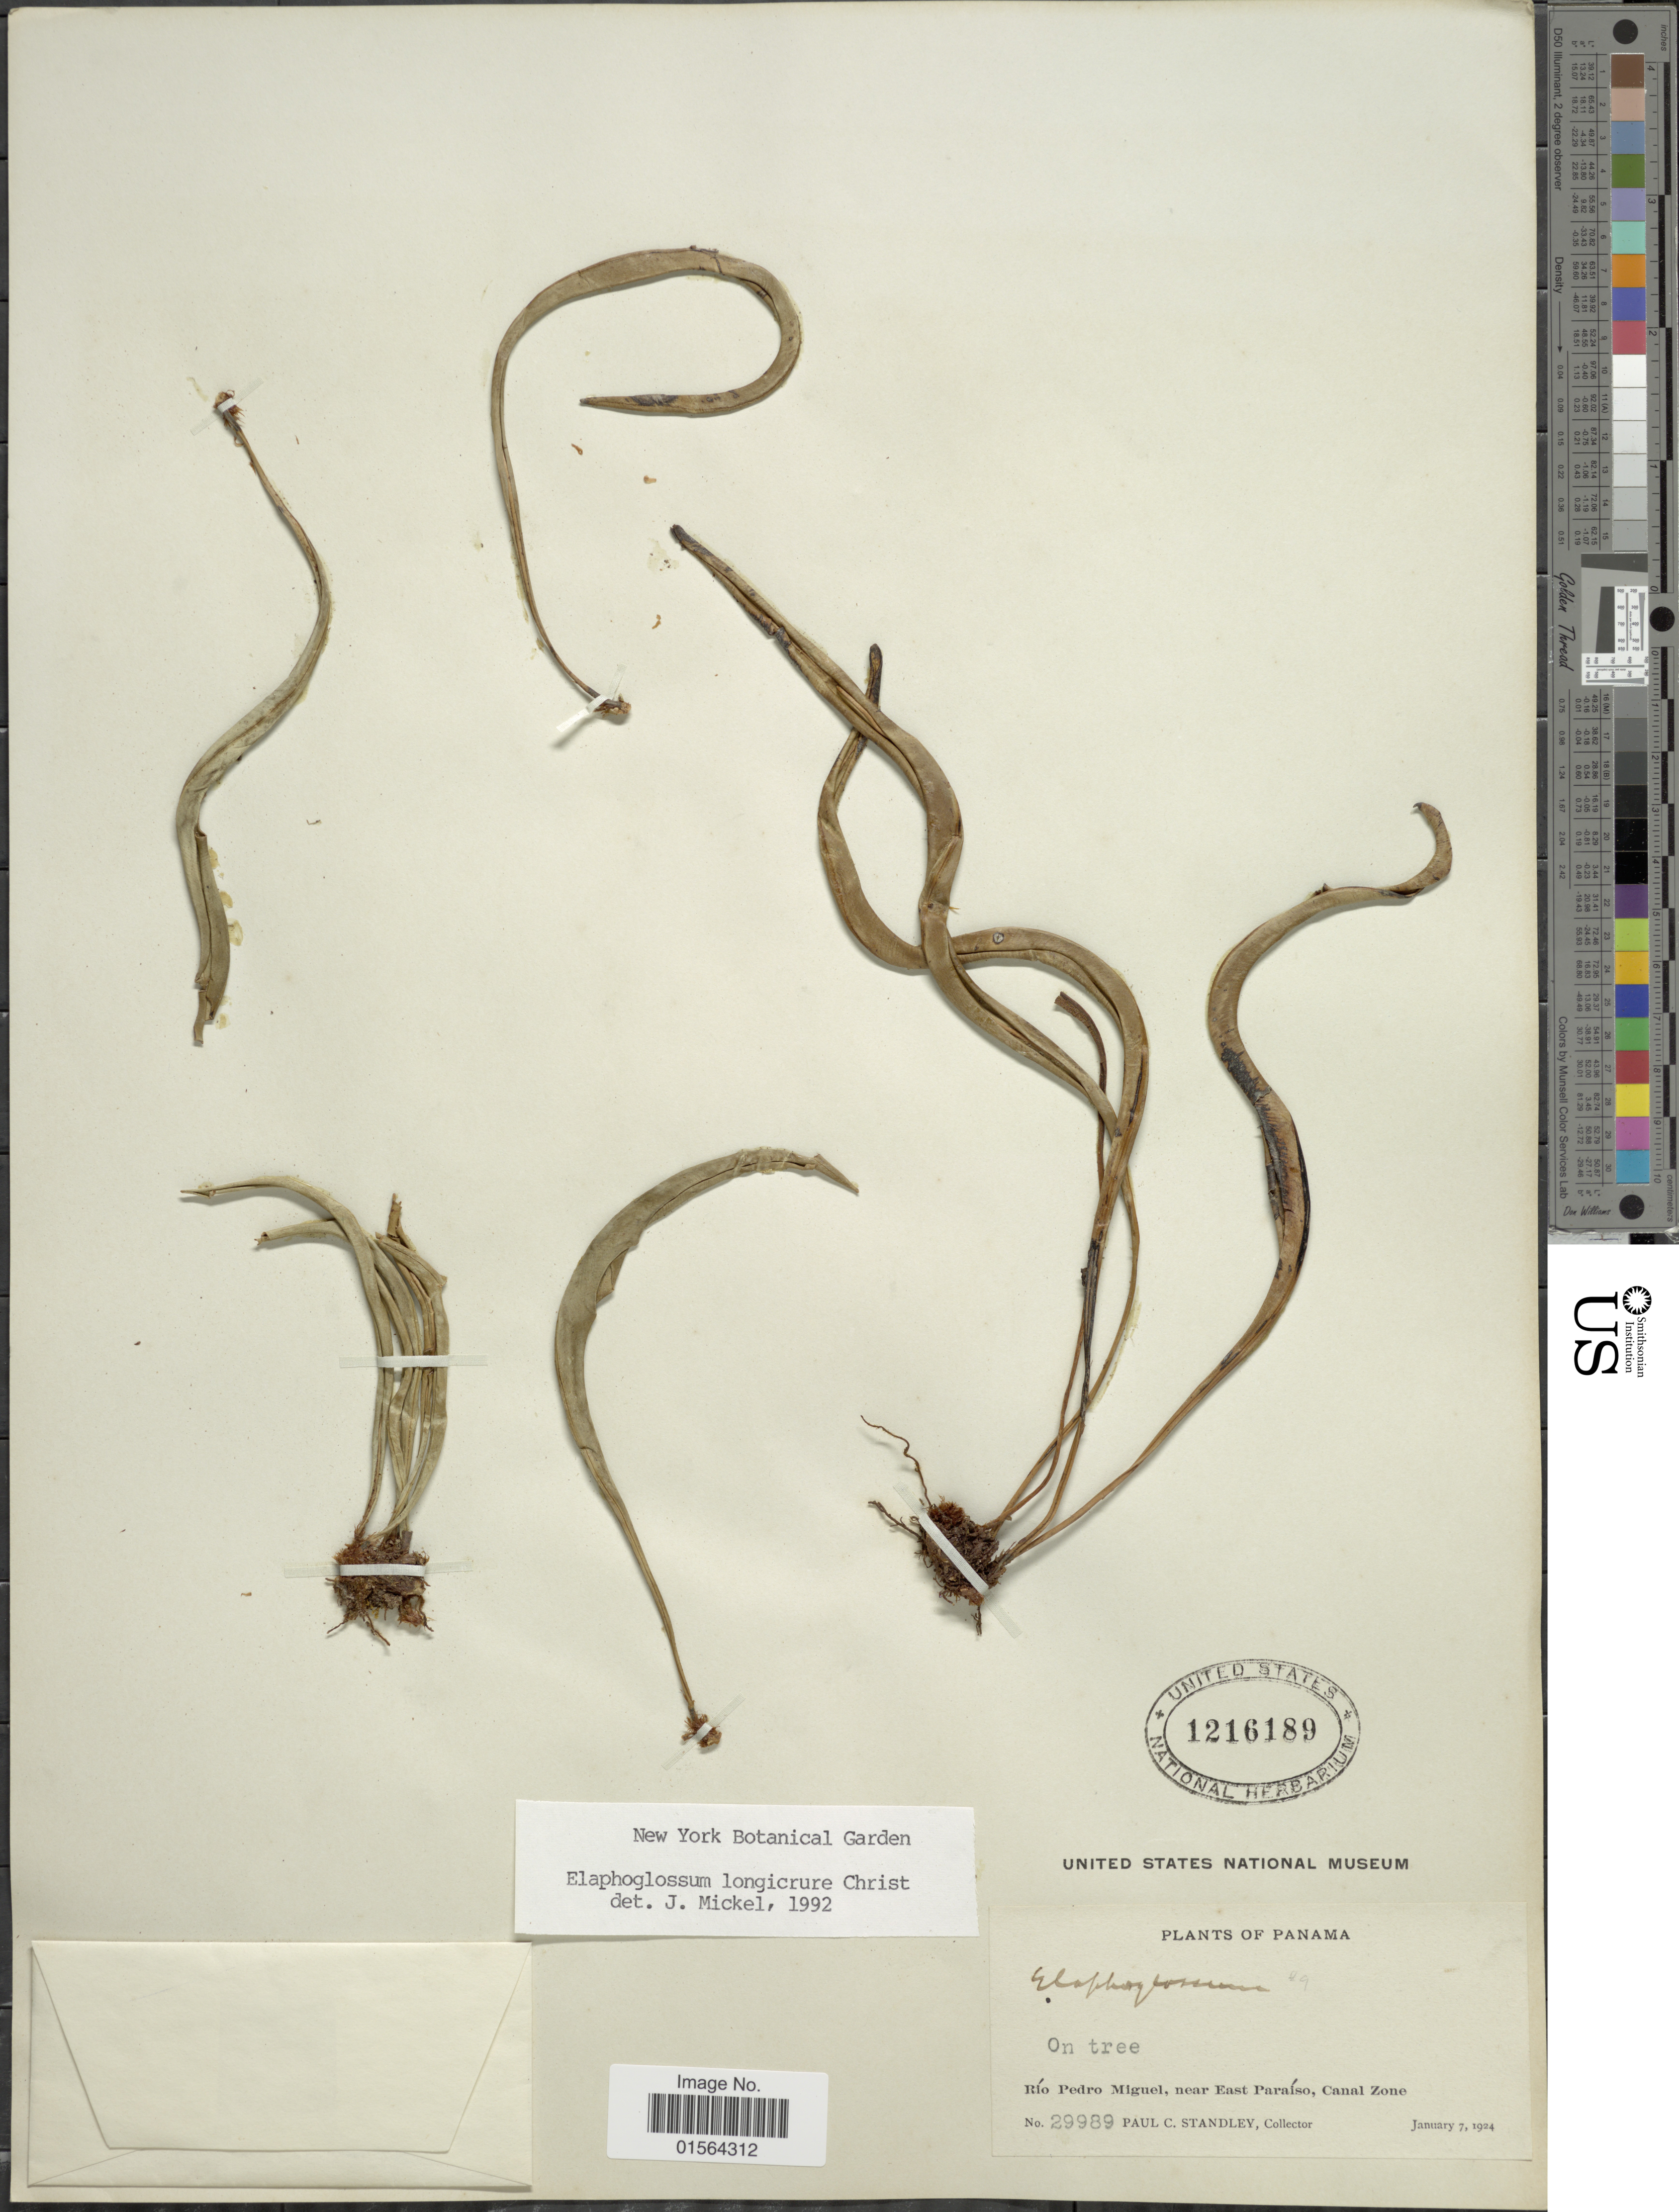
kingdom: Plantae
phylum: Tracheophyta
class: Polypodiopsida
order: Polypodiales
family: Dryopteridaceae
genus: Elaphoglossum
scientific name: Elaphoglossum longicrure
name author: Christ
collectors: P. C. Standley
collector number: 29989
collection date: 1924-01-07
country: Panama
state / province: Colón / Panamá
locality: Rio Pedro Miguel, near East Paraiso, Canal Zone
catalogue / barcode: US 1216189